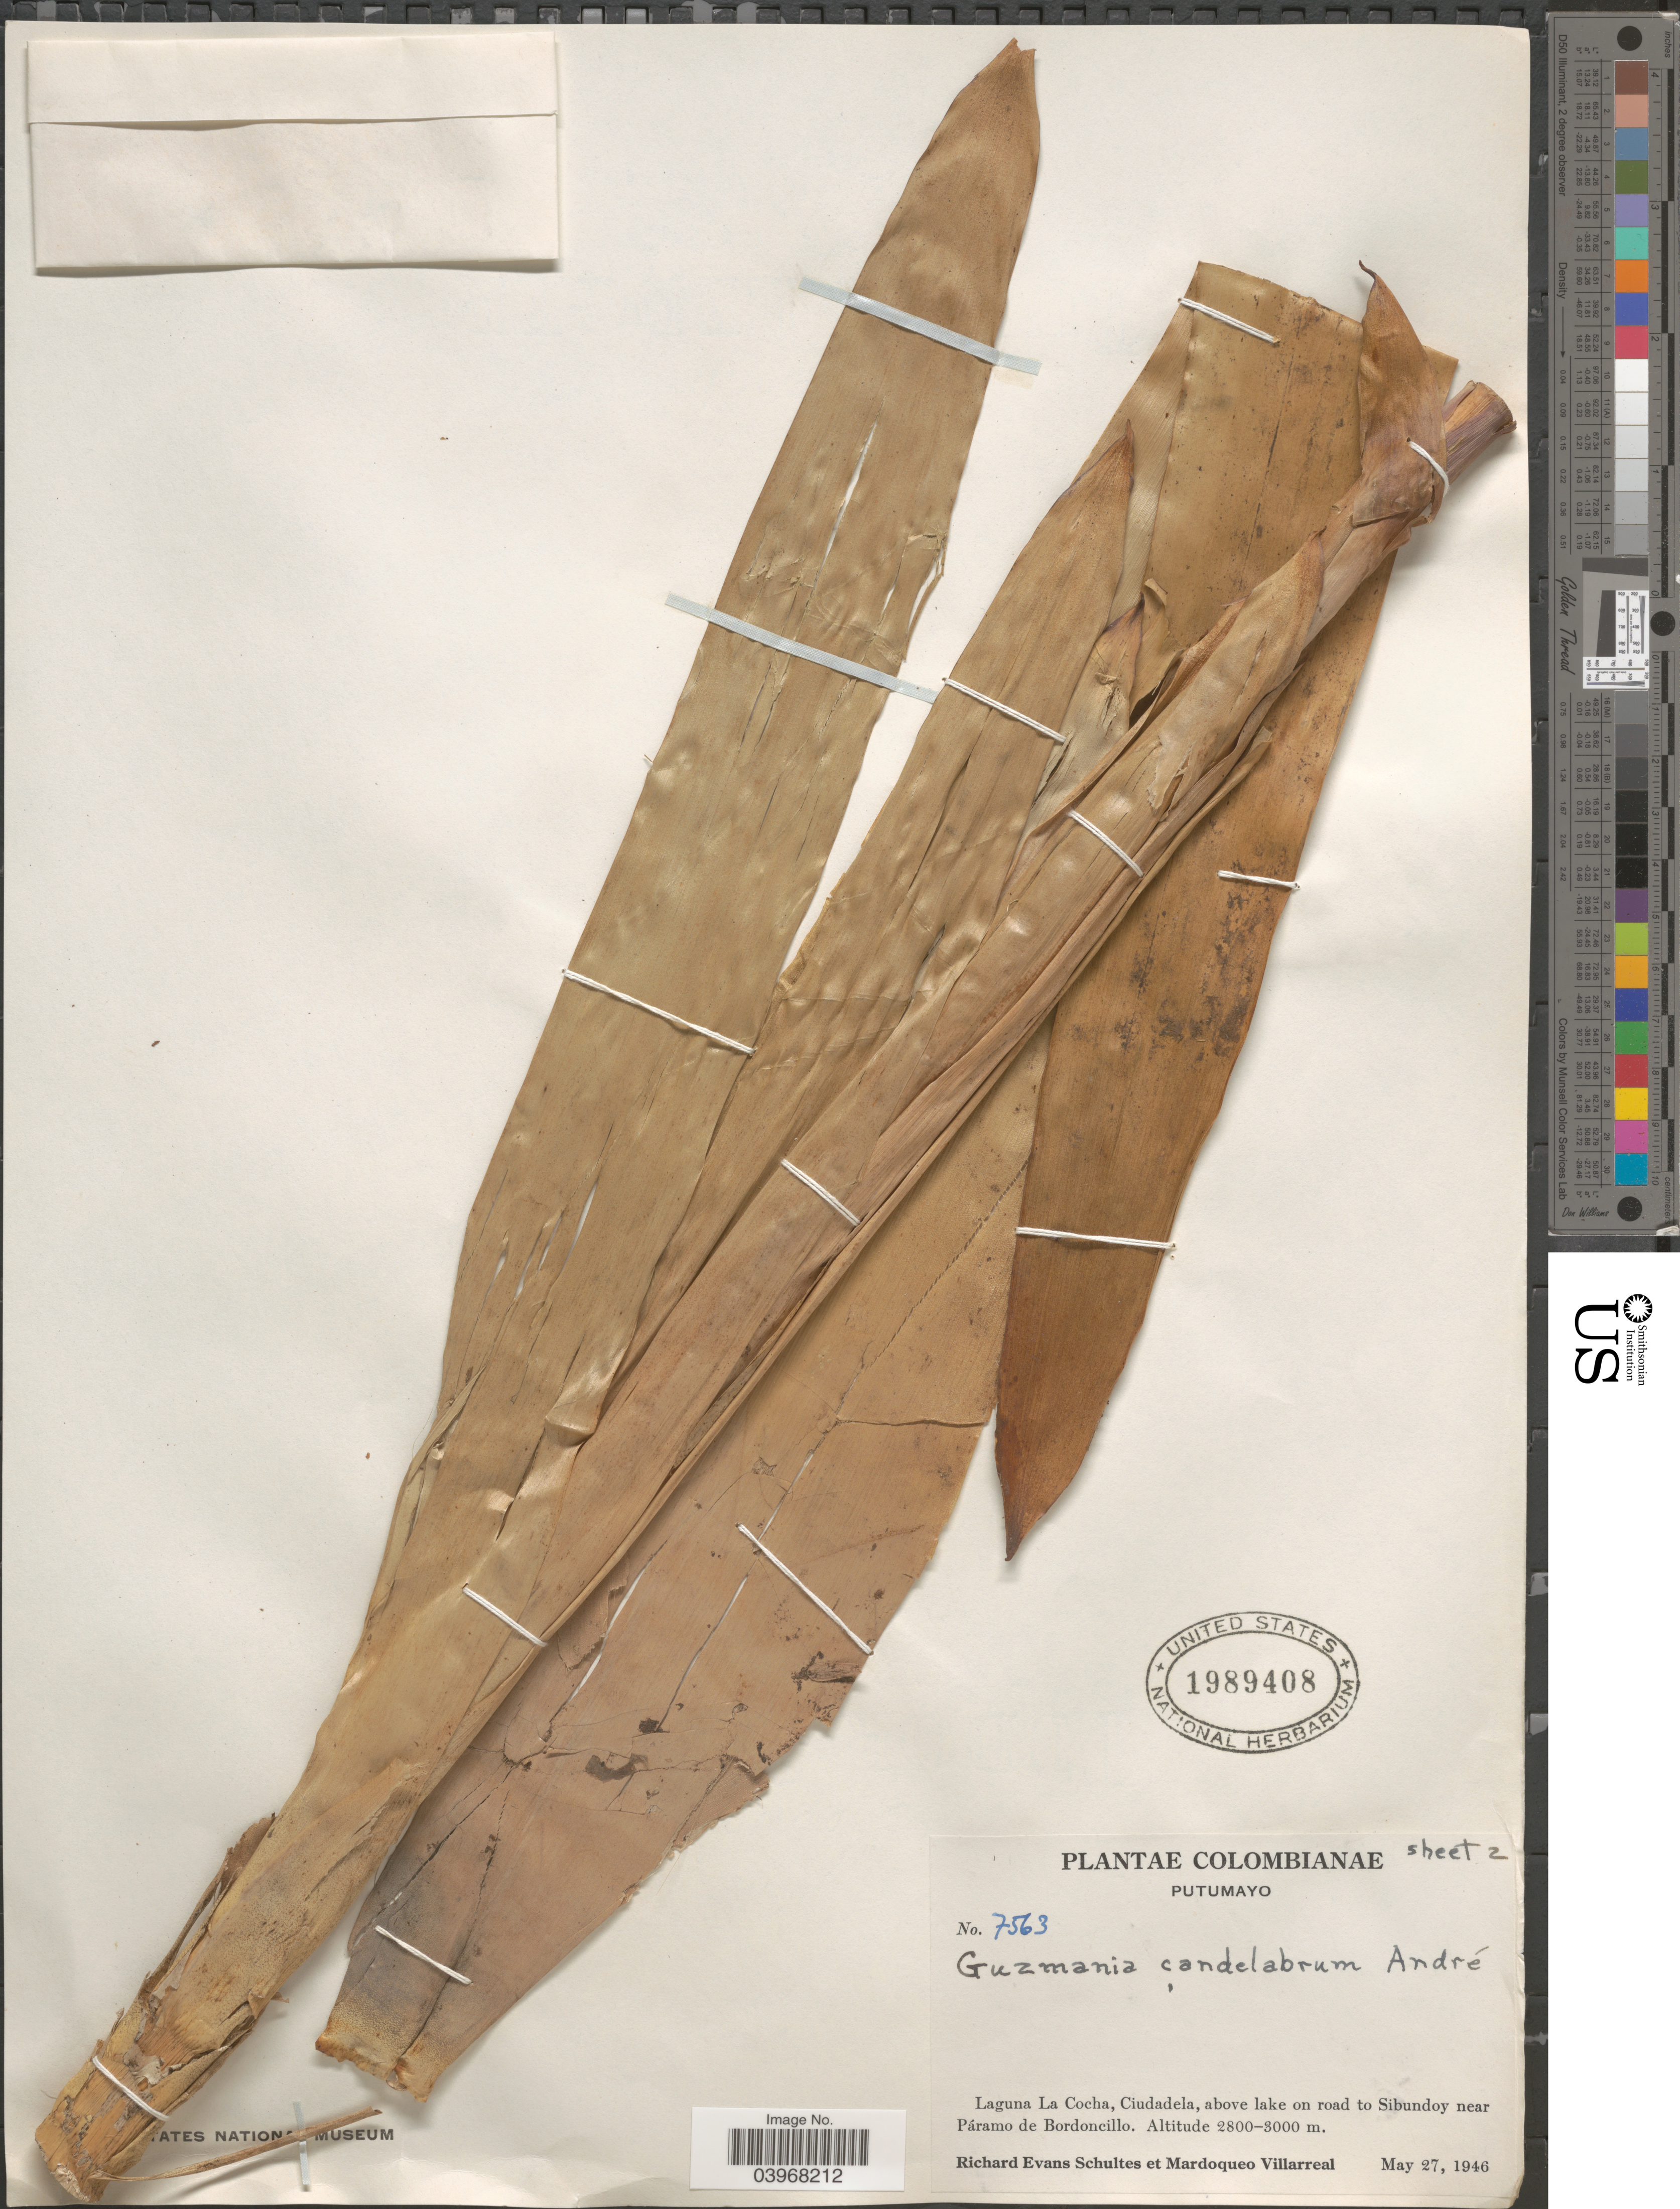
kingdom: Plantae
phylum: Tracheophyta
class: Liliopsida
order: Poales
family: Bromeliaceae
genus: Guzmania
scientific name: Guzmania candelabrum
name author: (André) André ex Mez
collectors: R. E. Schultes & M. Villarreal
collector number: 7563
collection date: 1946-05-27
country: Colombia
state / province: Putumayo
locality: Laguna La Cocha, Ciudadela, above lake on road to Sibundoy near Páramo de Bordoncillo.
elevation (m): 2800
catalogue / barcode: US 1989408